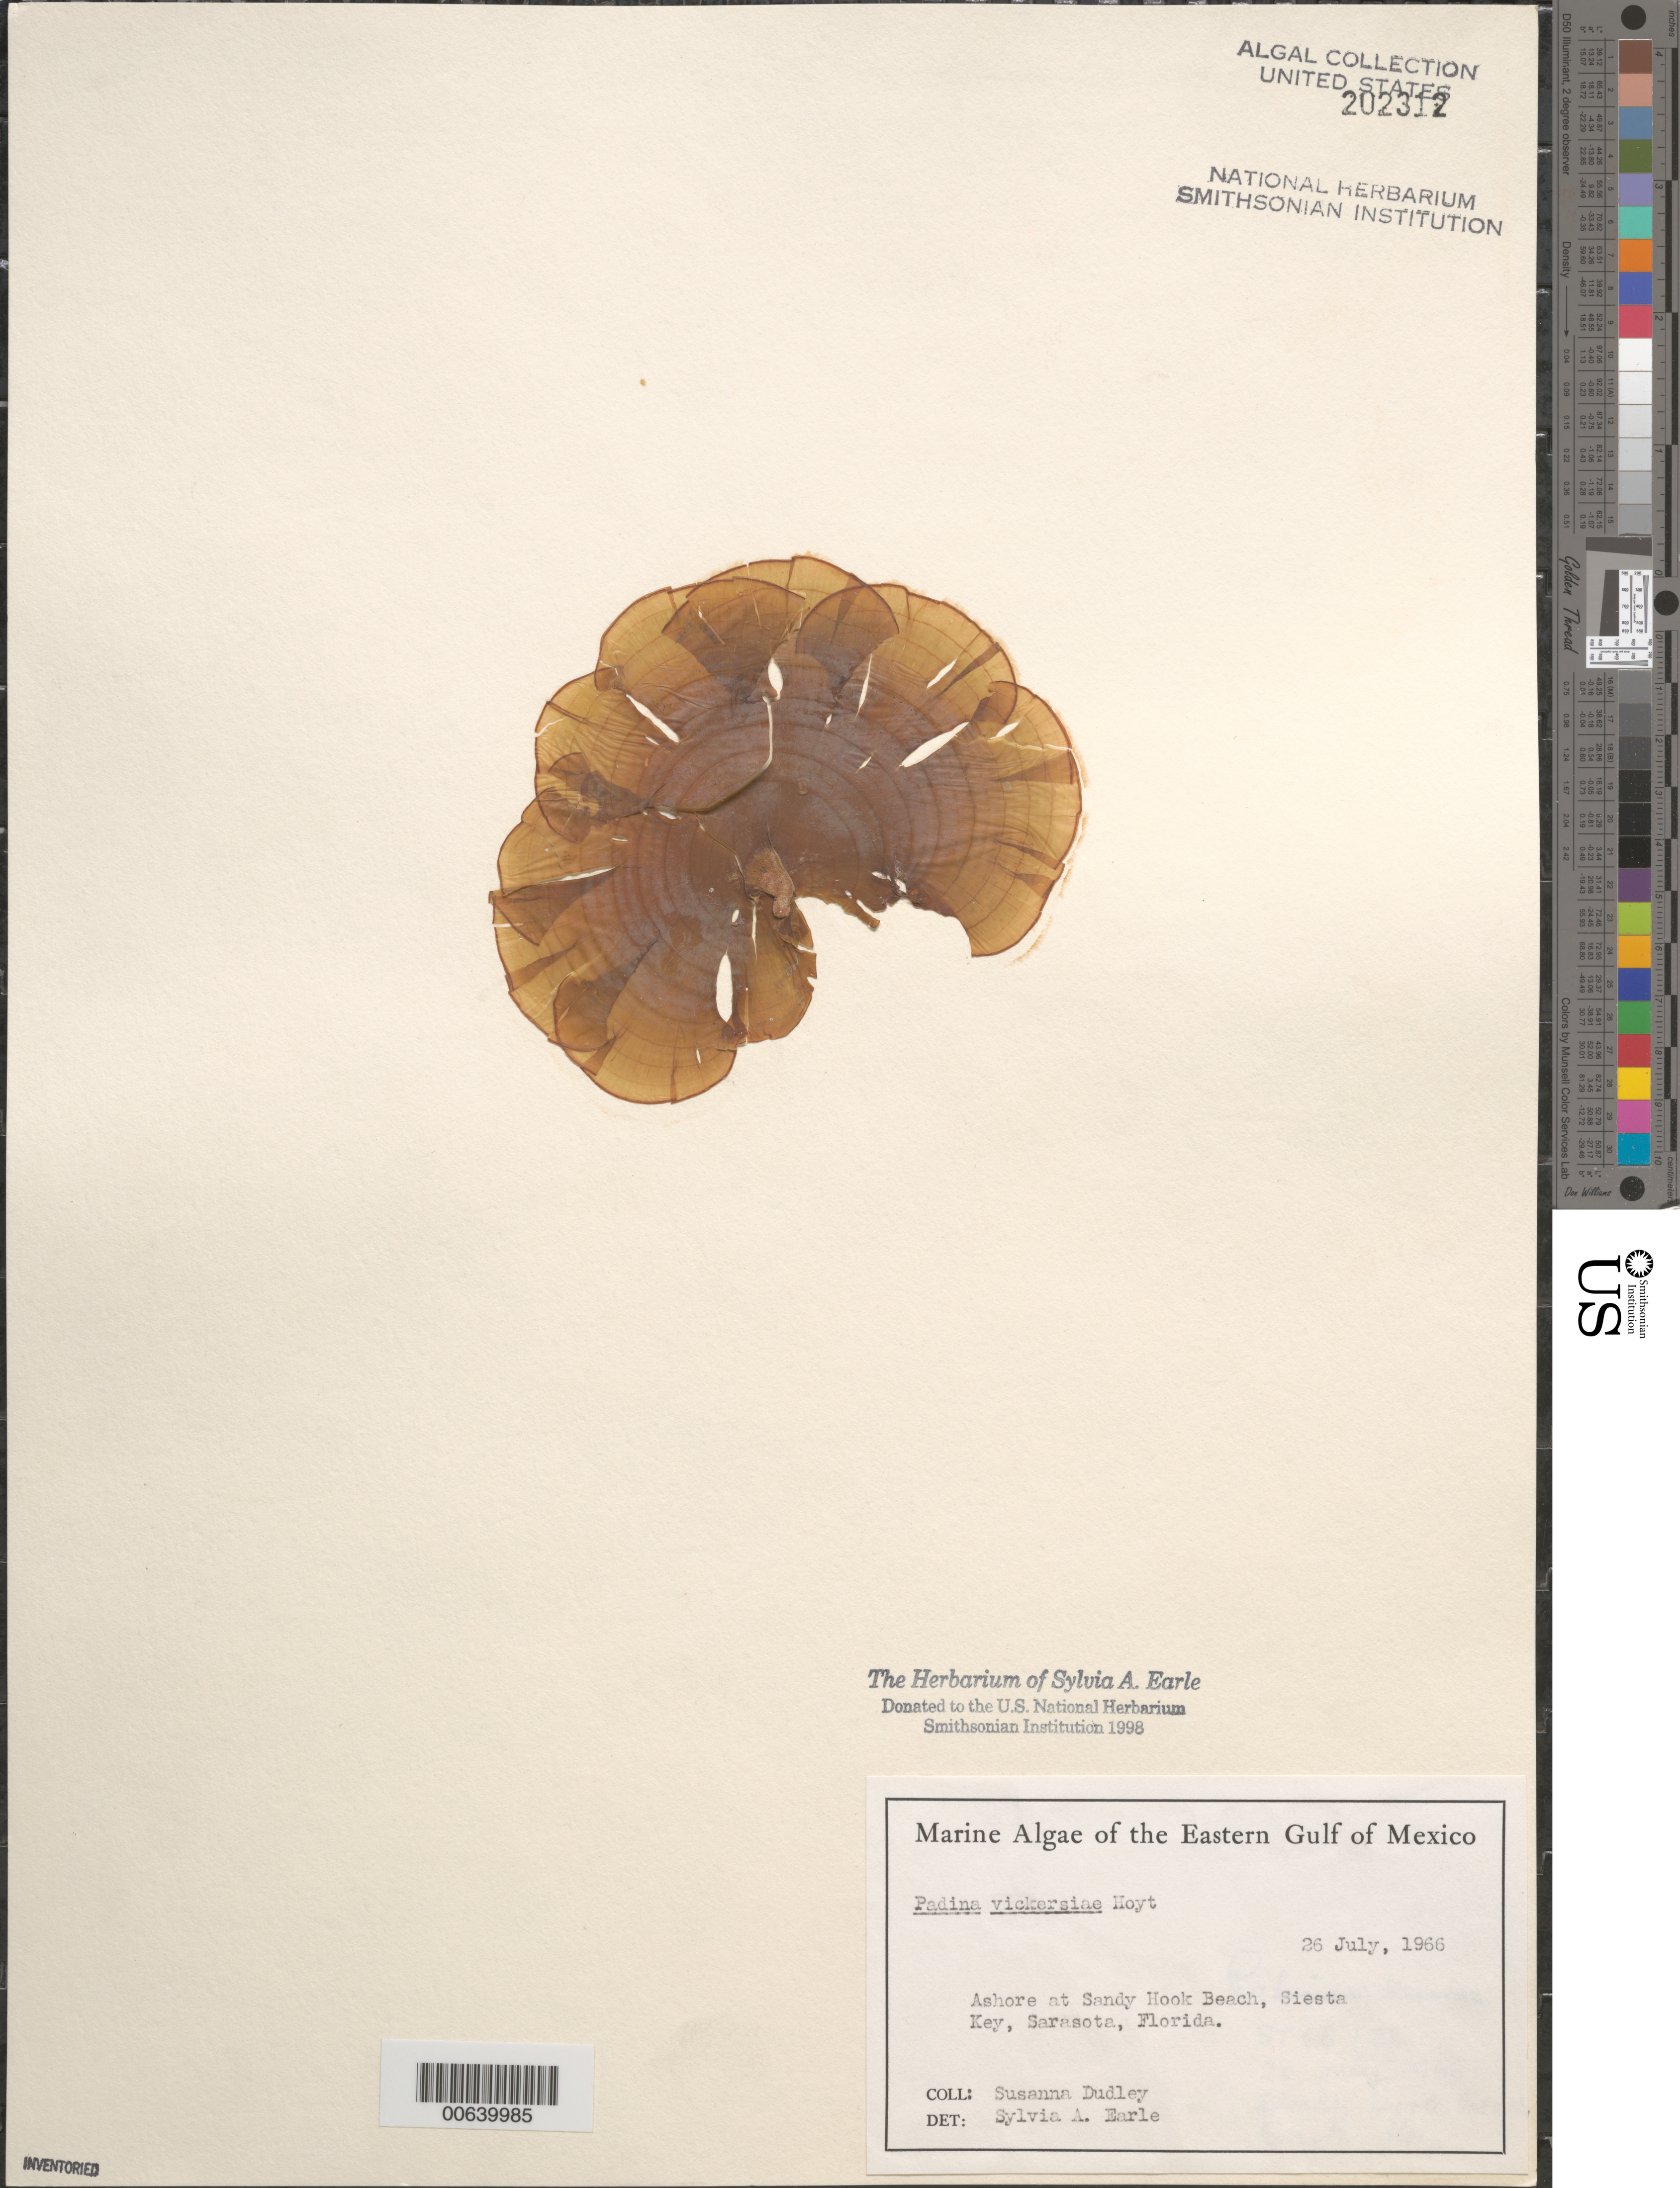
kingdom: Chromista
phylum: Ochrophyta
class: Phaeophyceae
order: Dictyotales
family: Dictyotaceae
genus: Padina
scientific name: Padina gymnospora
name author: (Kütz.) O.G. Sond.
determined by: Algae name updating Project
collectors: S. Dudley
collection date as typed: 26 Jul 1966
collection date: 1966-07-26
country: United States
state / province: Florida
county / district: Sarasota County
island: Siesta Key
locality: Sandy Hook Beach, Sarasota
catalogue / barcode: US 202312